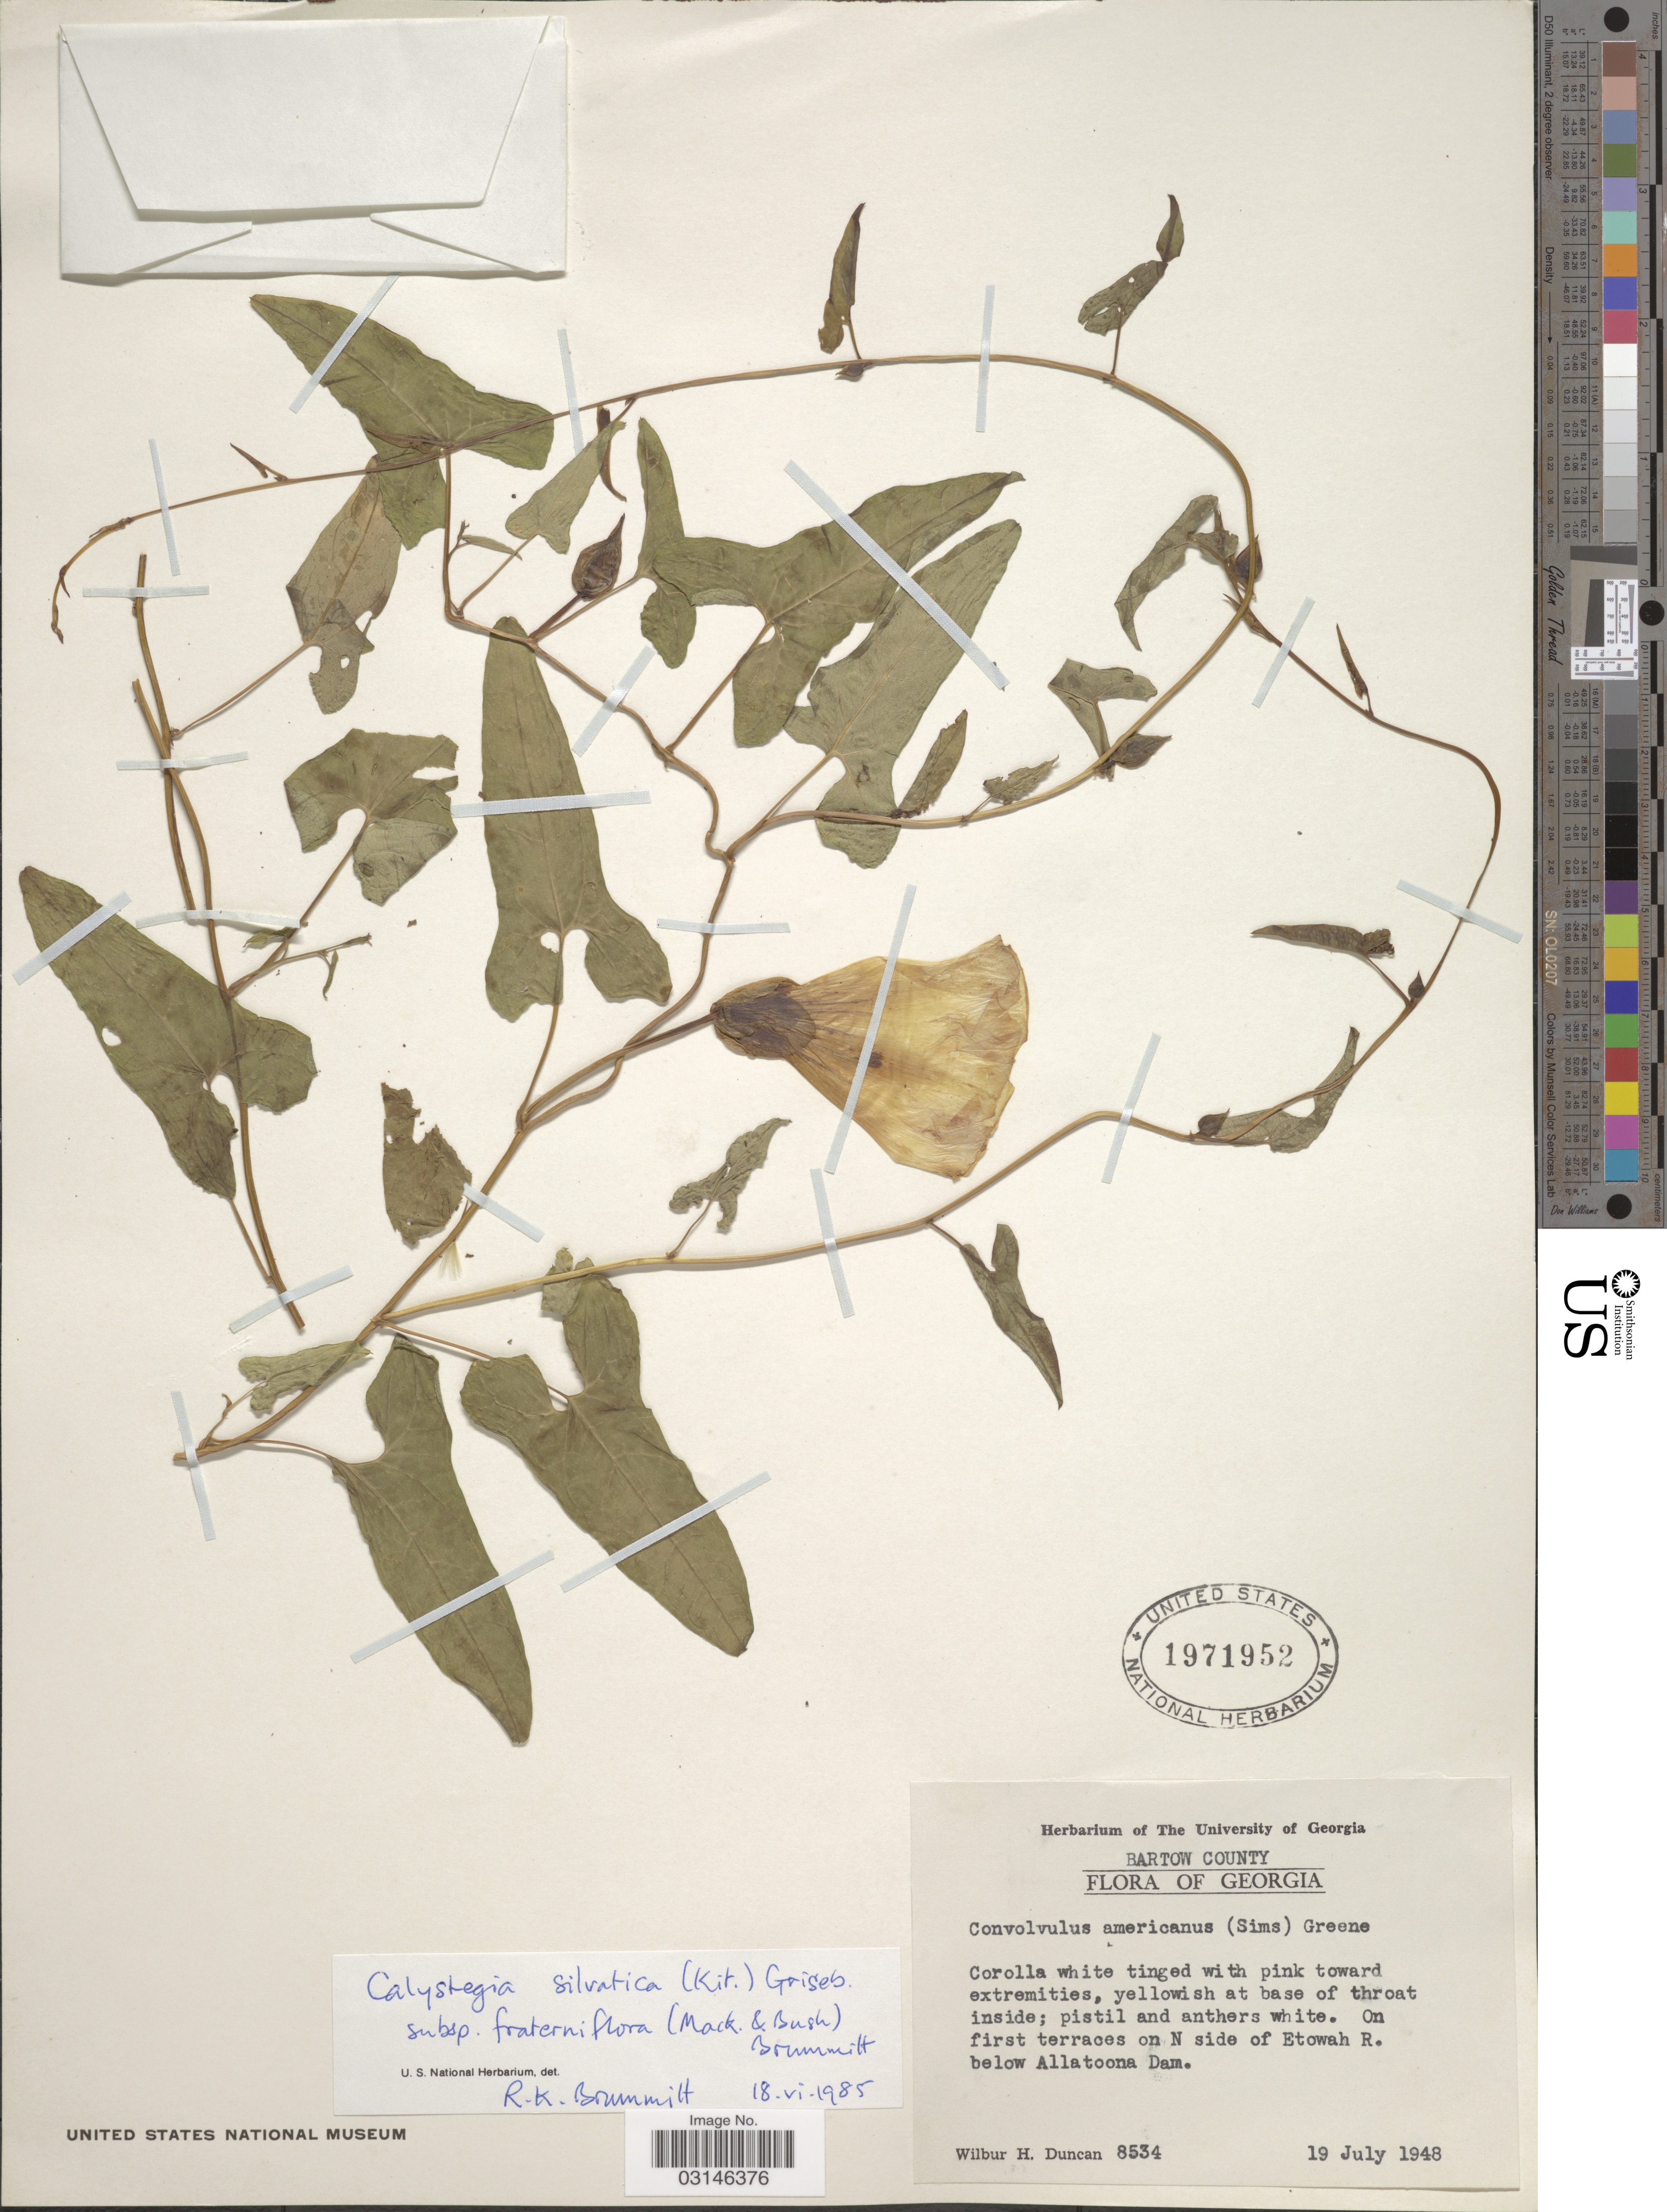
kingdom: Plantae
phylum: Tracheophyta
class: Magnoliopsida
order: Solanales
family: Convolvulaceae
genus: Calystegia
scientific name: Calystegia silvatica subsp. fraterniflora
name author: (Mack. & Bush) Brummitt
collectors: W. H. Duncan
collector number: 8534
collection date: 1948-07-19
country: United States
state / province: Georgia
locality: Barton County, On first terraces on N side of Etowah R. below Allatoona Dam.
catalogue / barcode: US 1971952